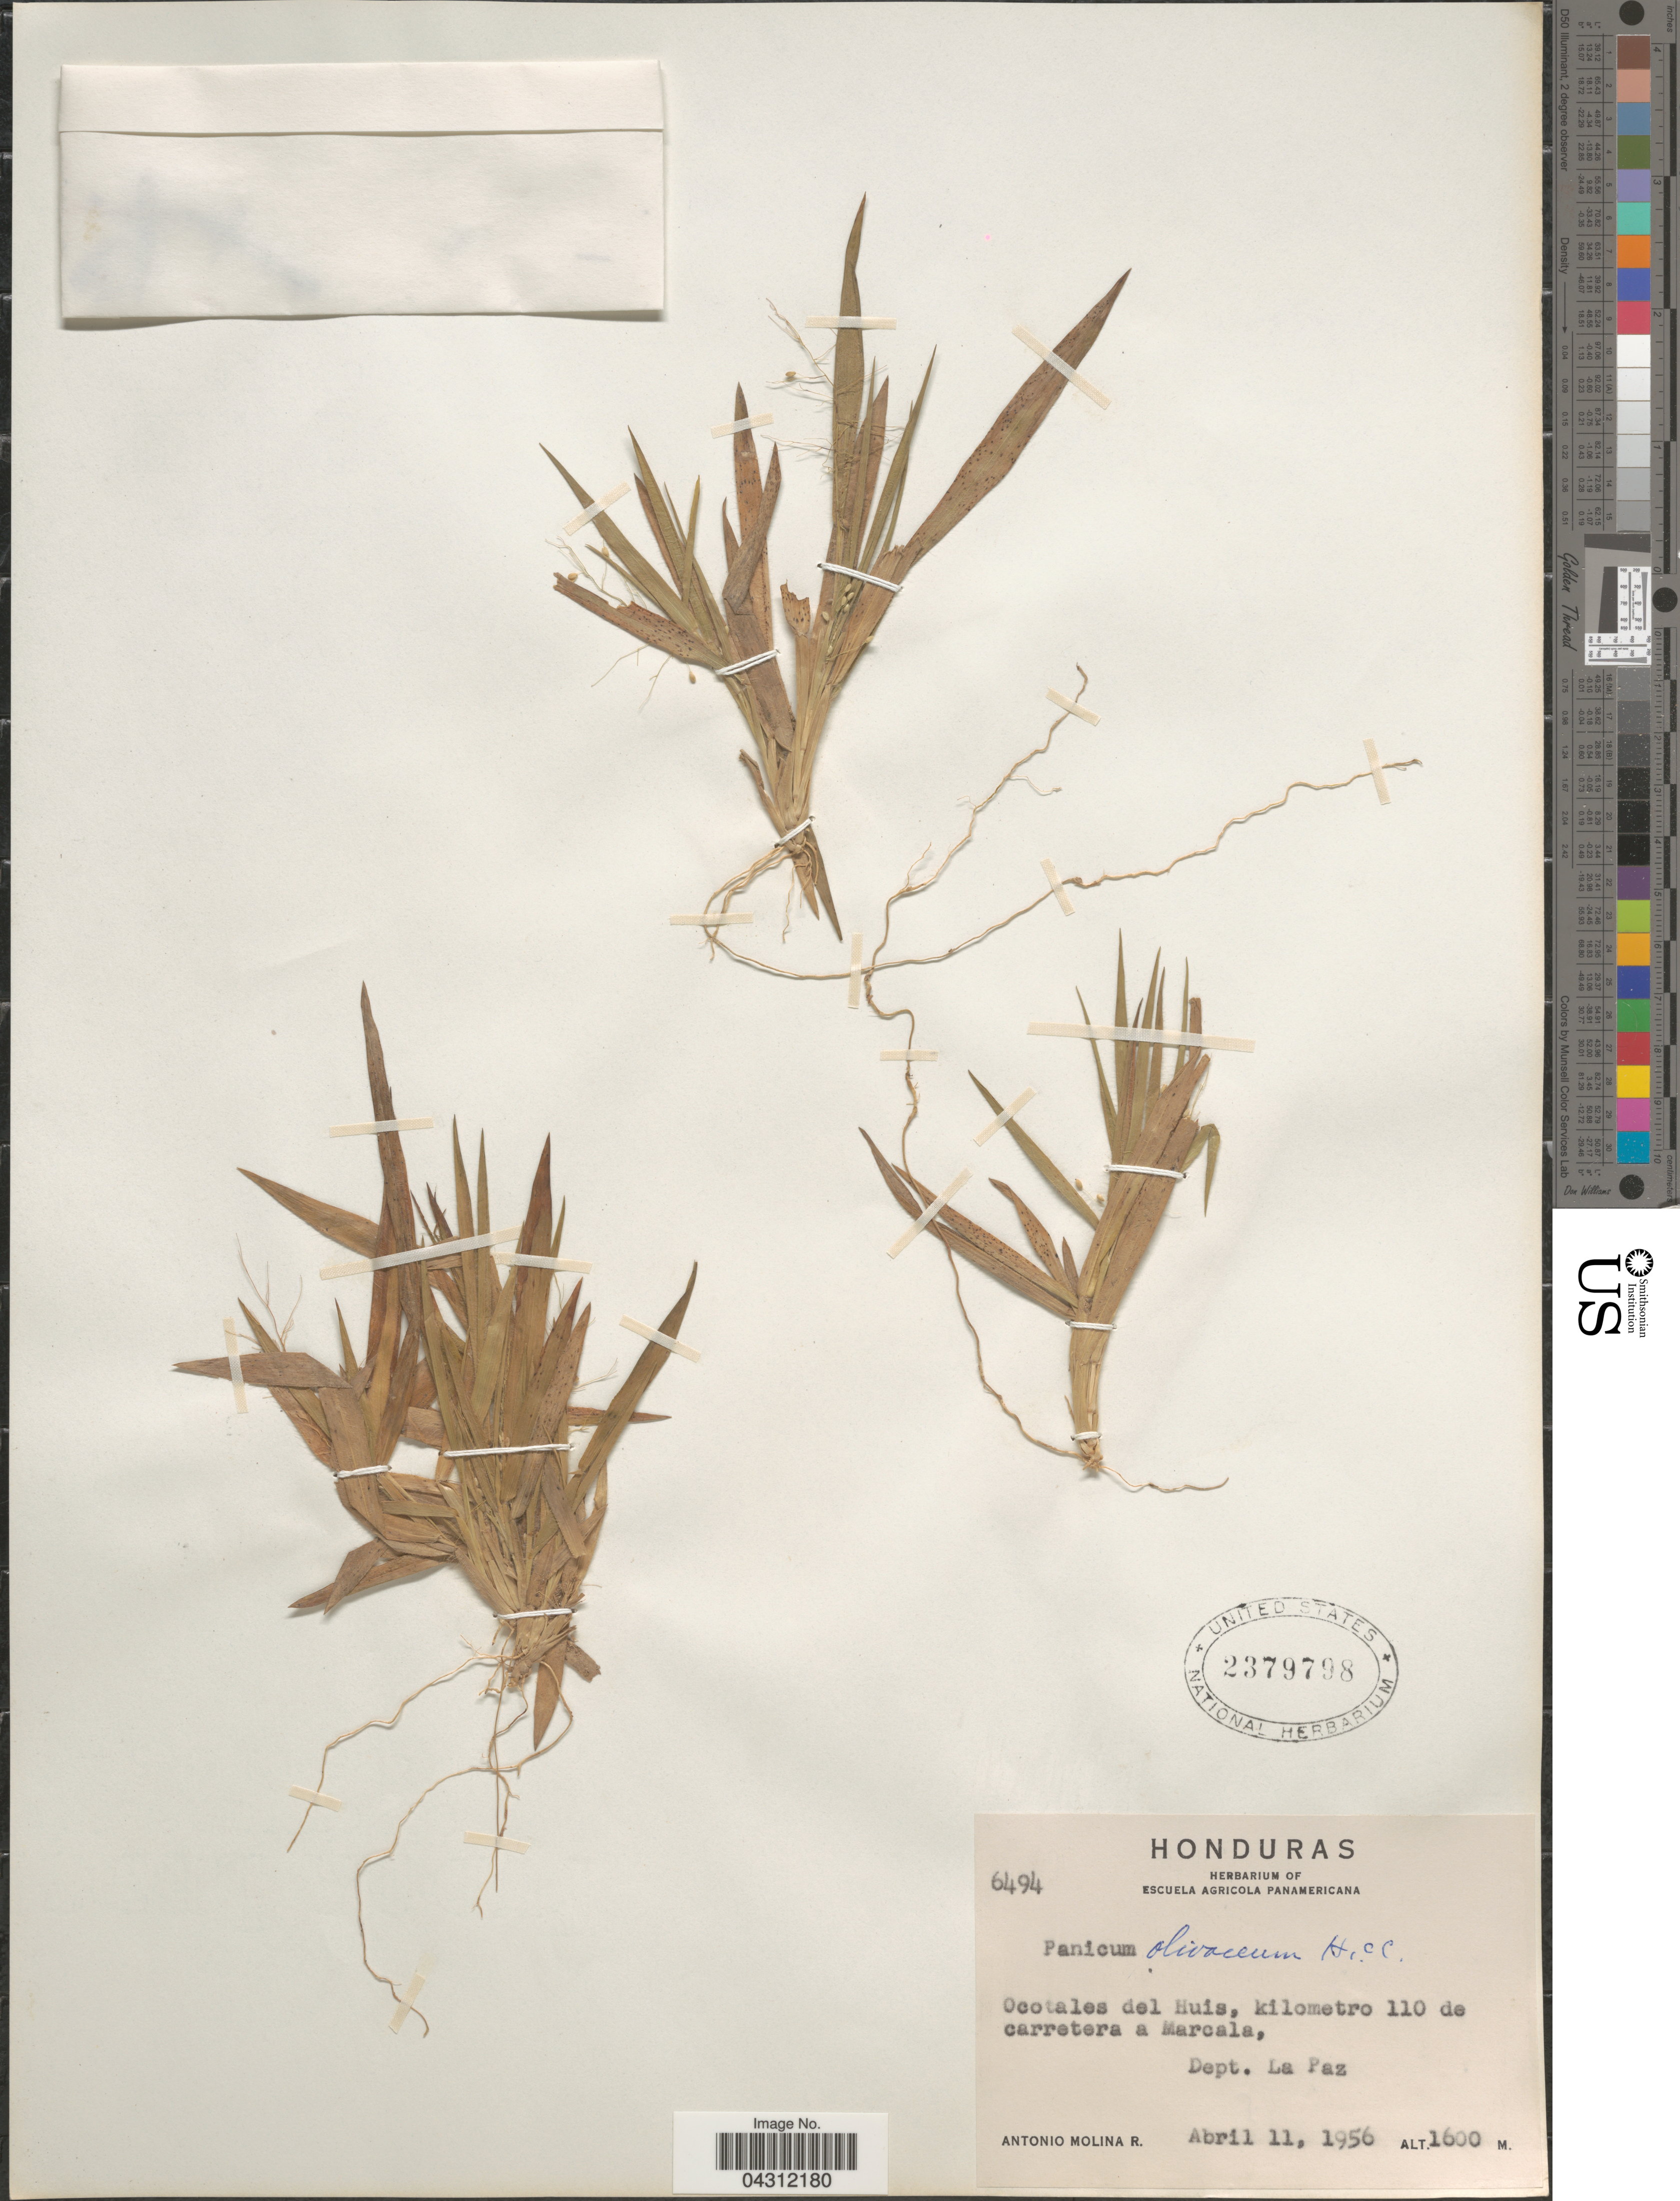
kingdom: Plantae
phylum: Tracheophyta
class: Liliopsida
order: Poales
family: Poaceae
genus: Dichanthelium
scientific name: Dichanthelium acuminatum var. acuminatum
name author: (Sw.) Gould & C.A. Clark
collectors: A. Molina R.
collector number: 6494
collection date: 1956-04-11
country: Honduras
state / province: La Paz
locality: Ocotales del Huis, kilometro 110 de carretera a Marcala, Dept. La Paz.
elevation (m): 1600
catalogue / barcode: US 2379798